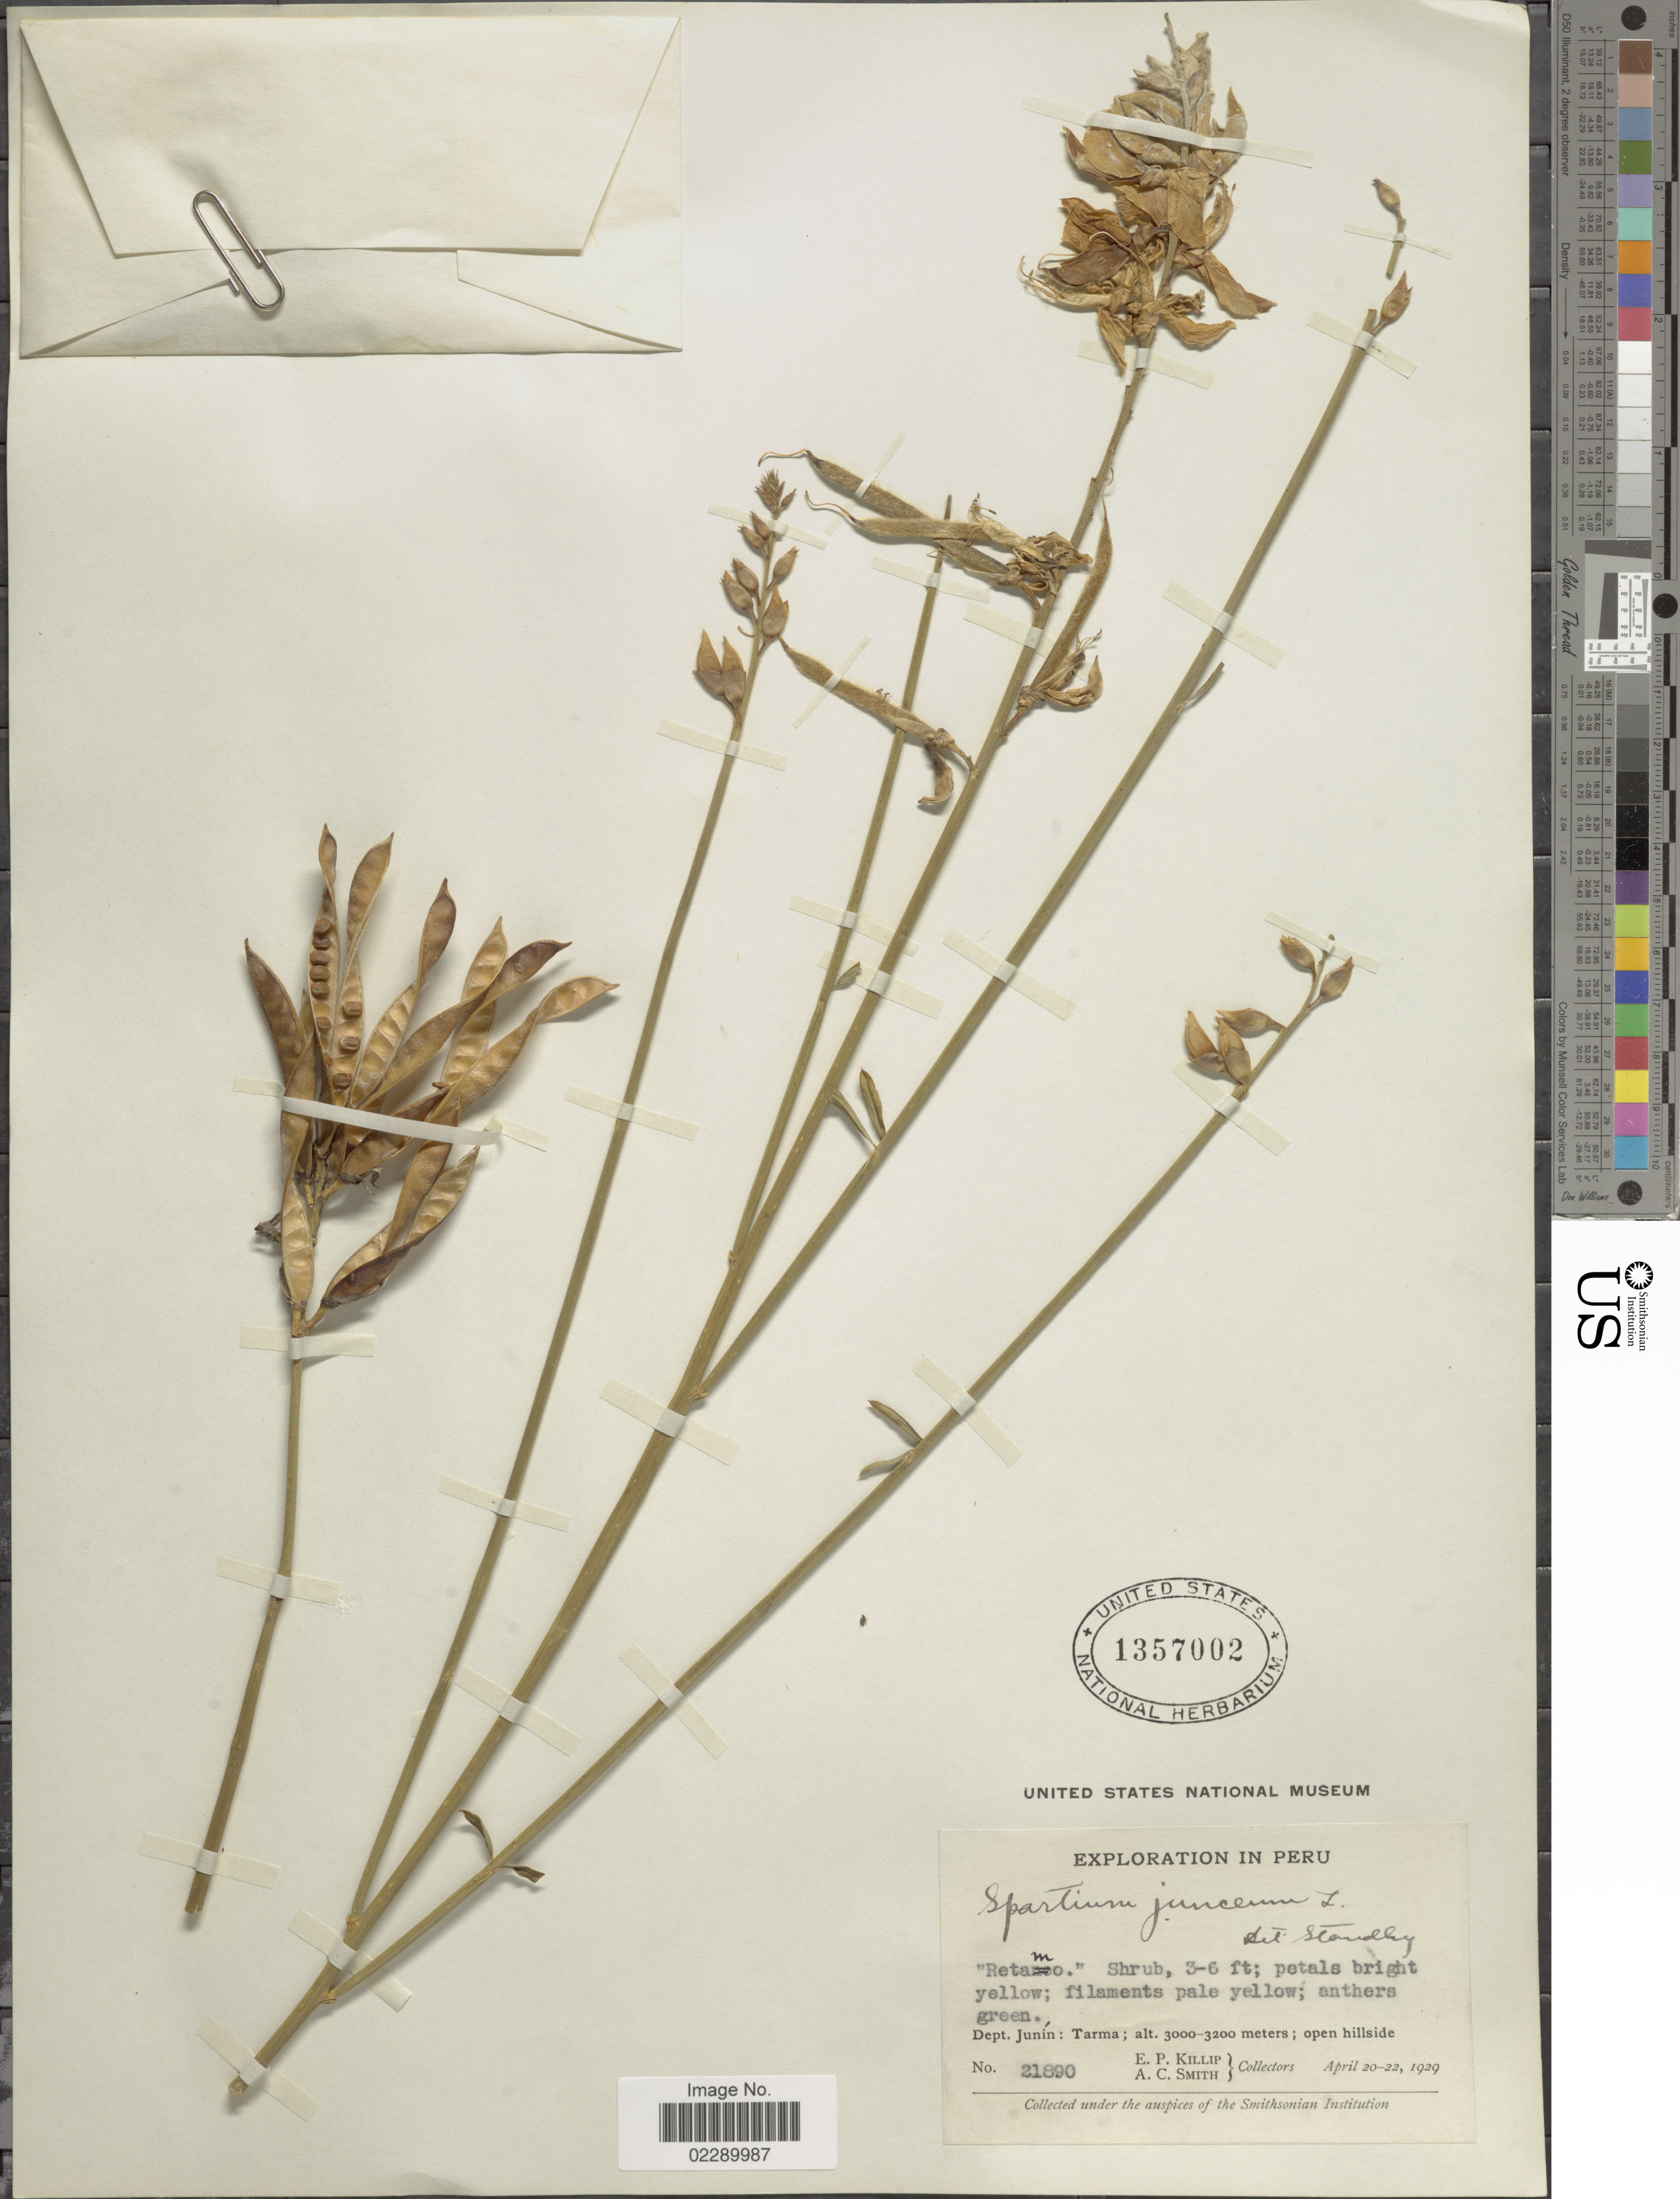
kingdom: Plantae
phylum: Tracheophyta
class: Magnoliopsida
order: Fabales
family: Fabaceae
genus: Spartium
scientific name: Spartium junceum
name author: L.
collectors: E. P. Killip & A. C. Smith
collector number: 21890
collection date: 1929-04-20/1929-04-22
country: Peru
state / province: Junín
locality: Dept. Junín: Tarma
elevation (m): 3000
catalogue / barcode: US 1357002